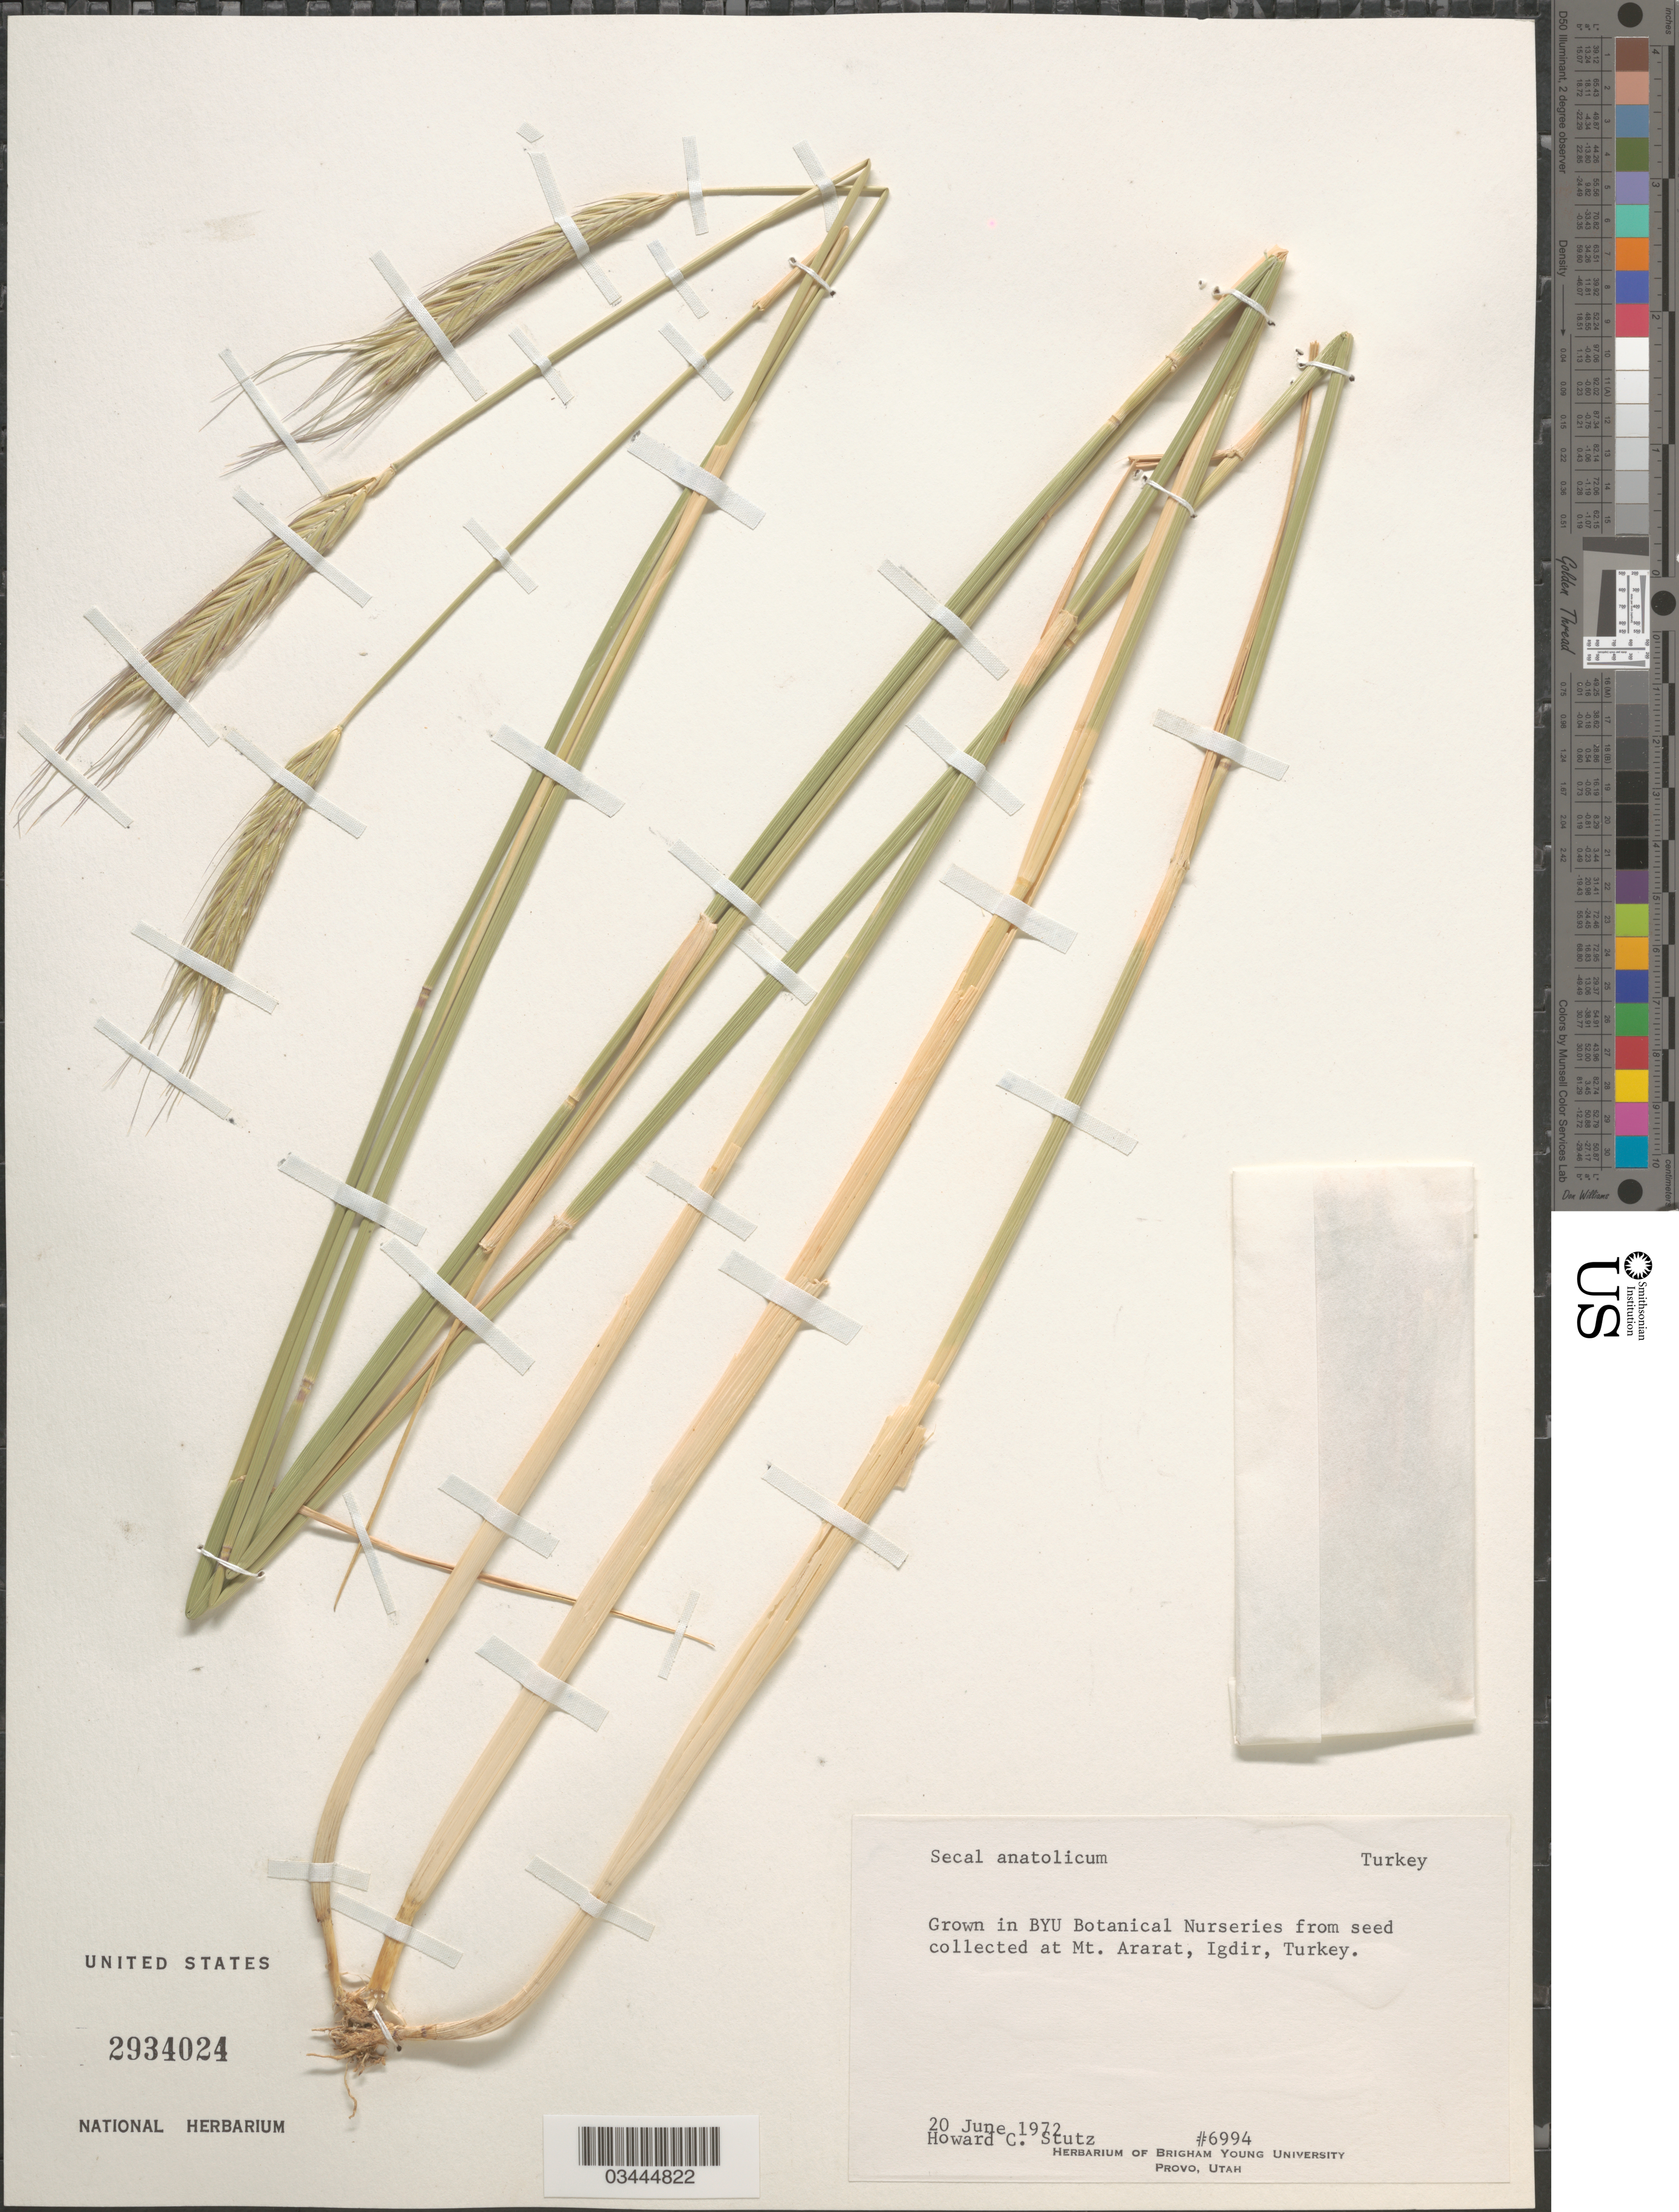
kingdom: Plantae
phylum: Tracheophyta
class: Liliopsida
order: Poales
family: Poaceae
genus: Secale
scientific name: Secale anatolicum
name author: Boiss.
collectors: H. Stutz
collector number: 6994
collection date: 1972-06-20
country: United States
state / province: Utah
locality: In BYU Botanical Nurseries.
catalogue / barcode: US 2934024